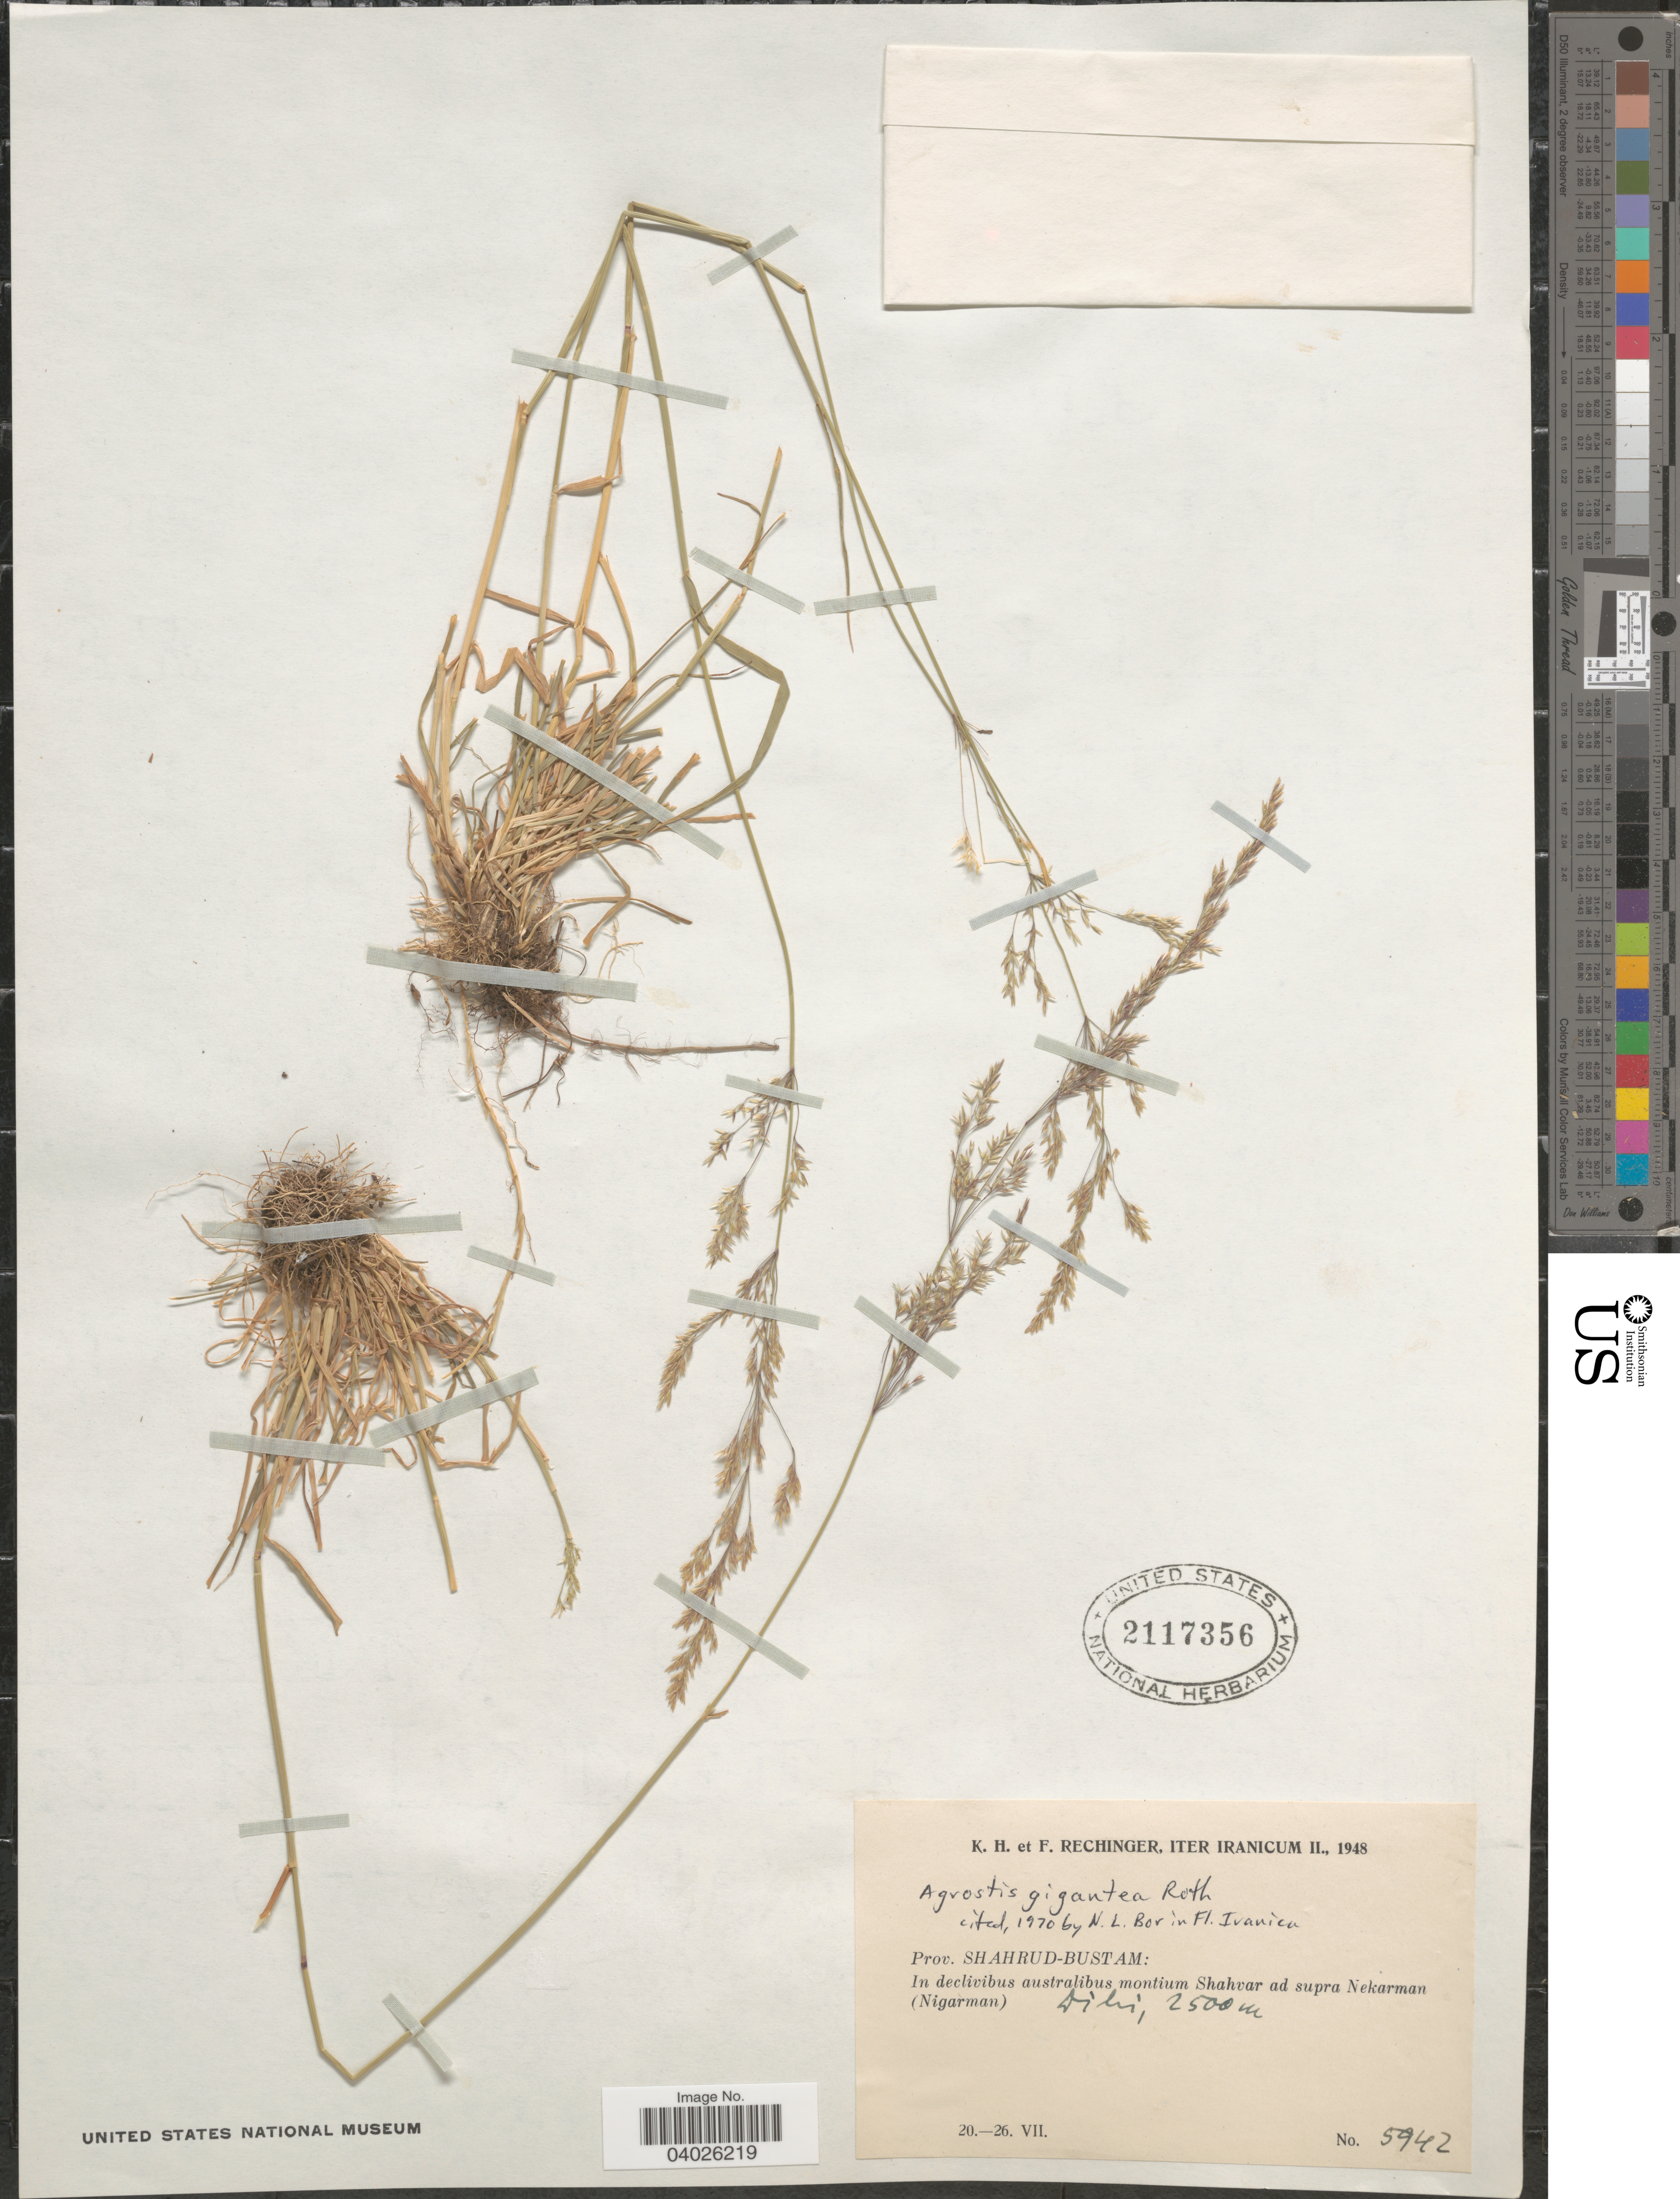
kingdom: Plantae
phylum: Tracheophyta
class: Liliopsida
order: Poales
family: Poaceae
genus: Agrostis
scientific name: Agrostis gigantea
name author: Roth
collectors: K. H. Rechinger & F. Rechinger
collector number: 5942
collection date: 1948-07-20/1948-07-26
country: Iran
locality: Iter Iranicum II. Prov. Shahrud-Bustam: In declivibus montium Shahvar ad Nekarman (Nigarman) Dilvi.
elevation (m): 2500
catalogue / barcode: US 2117356